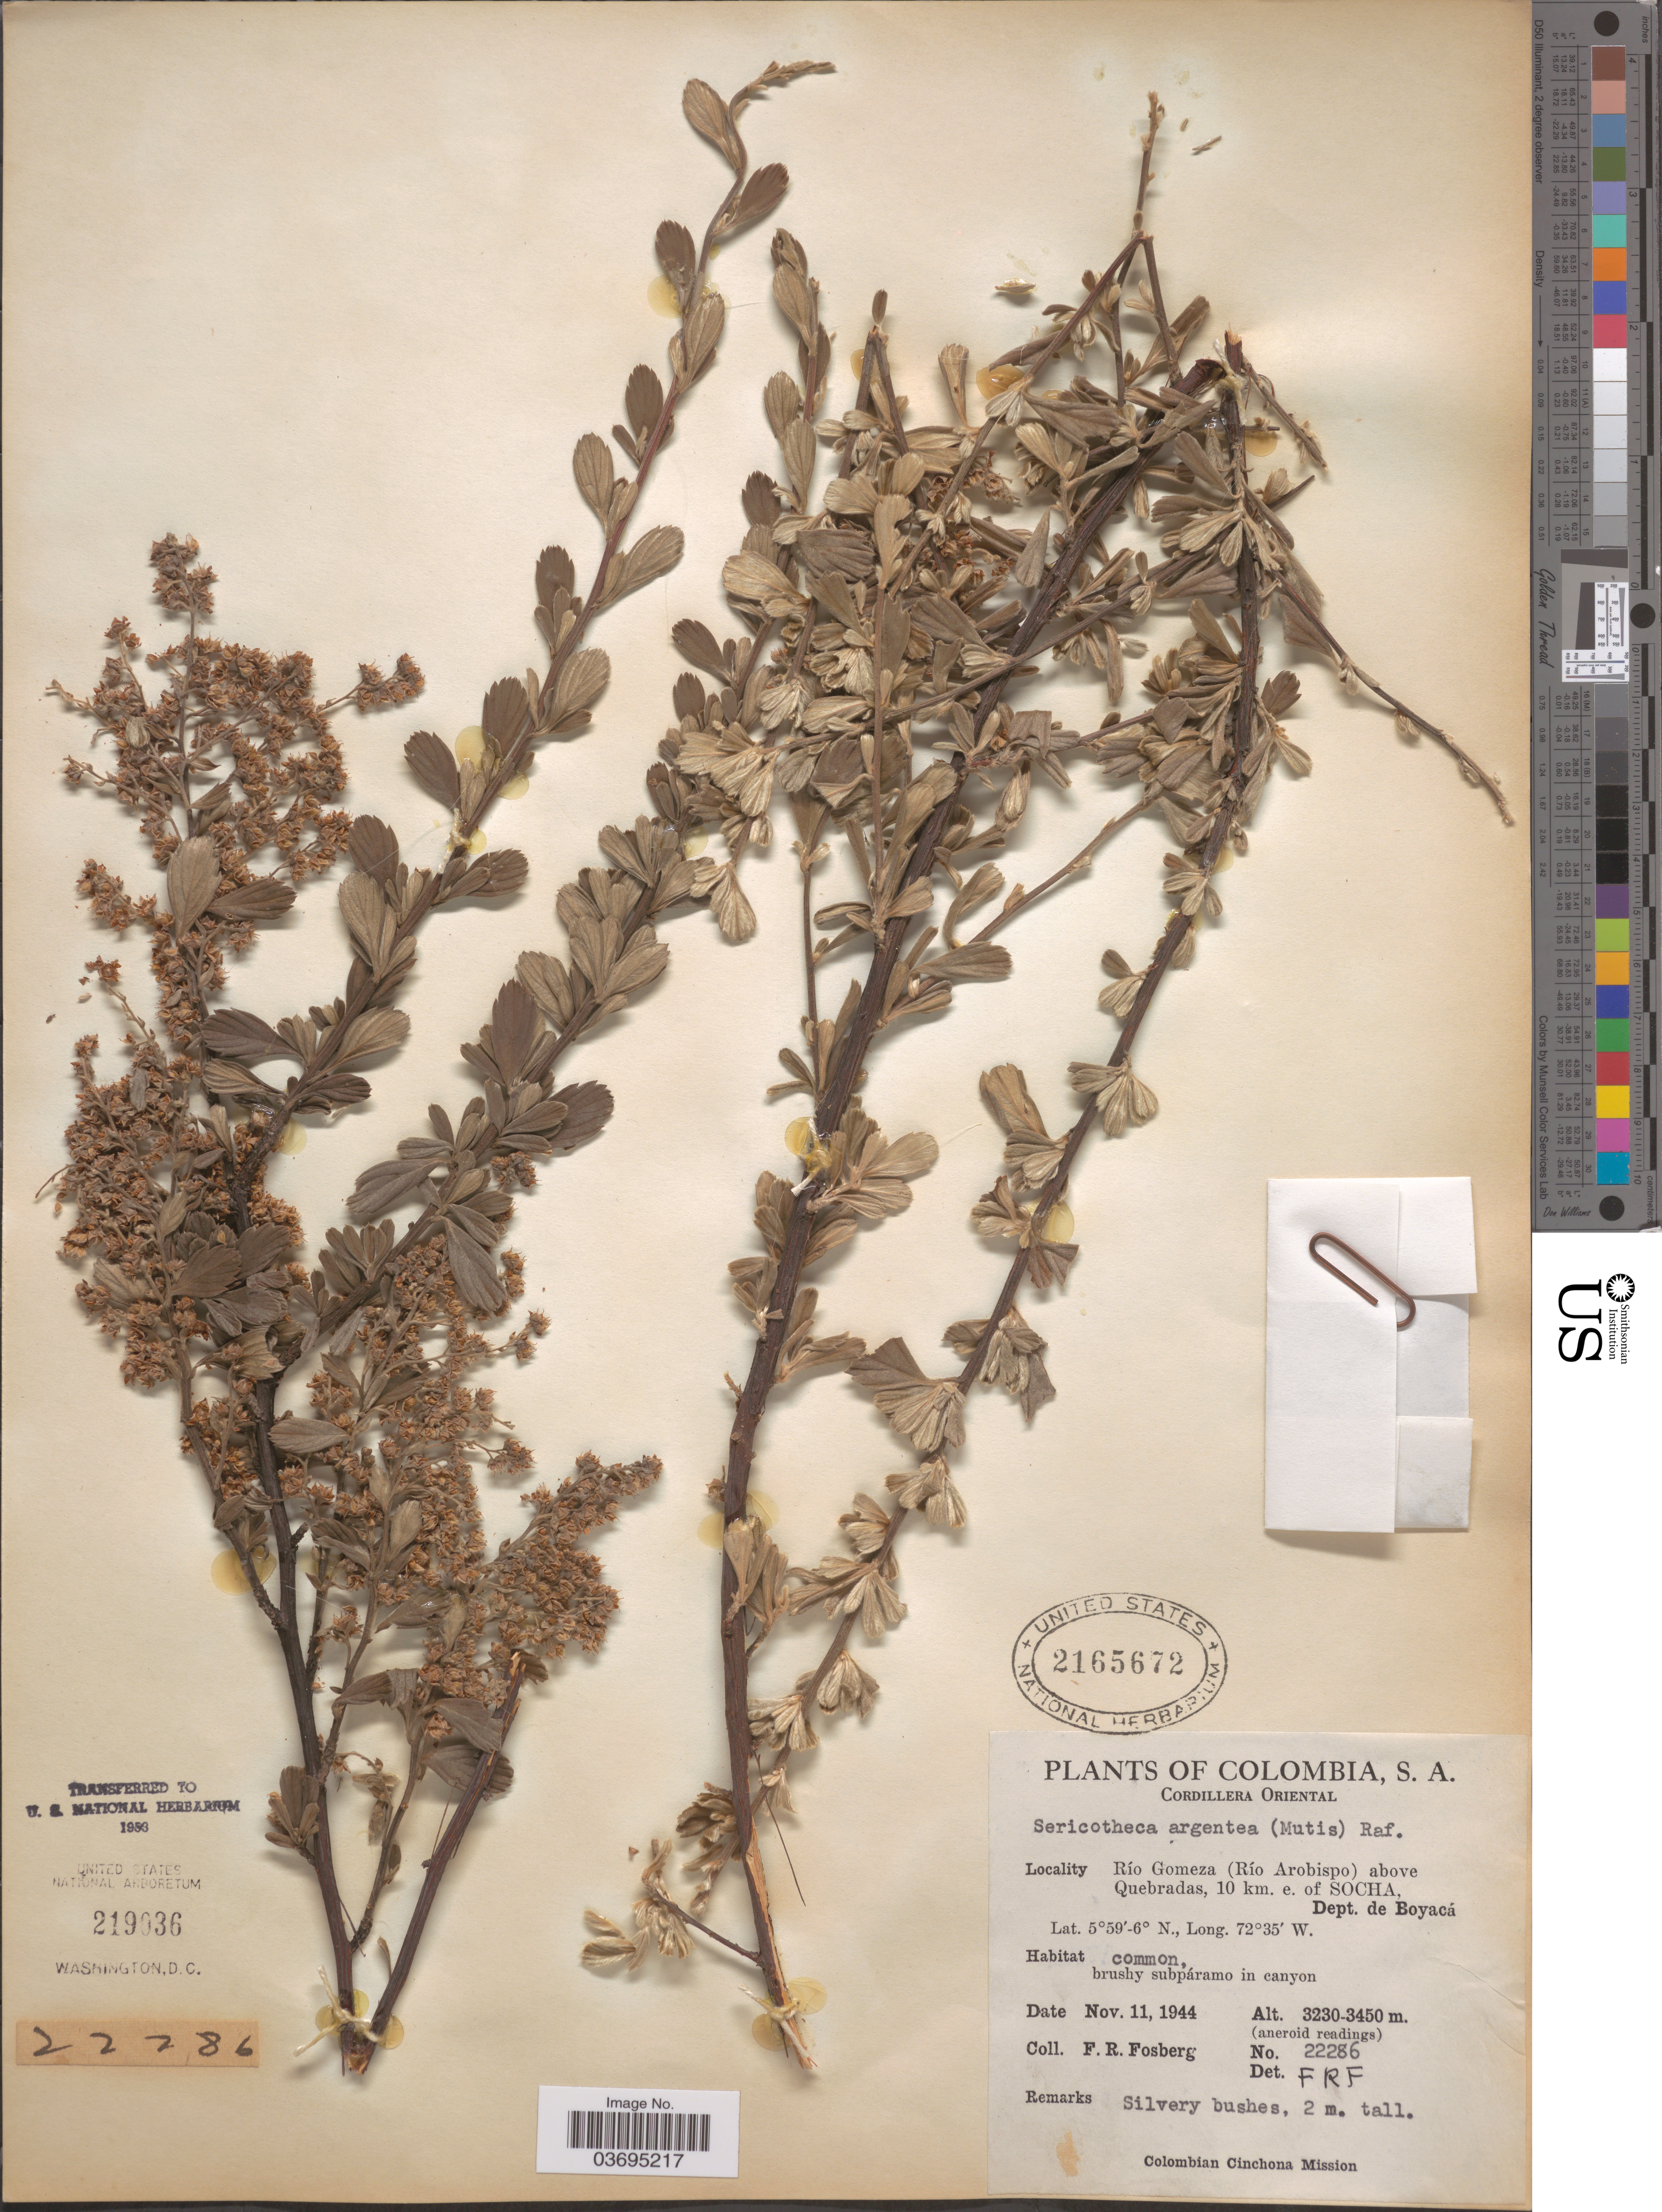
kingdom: Plantae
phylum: Tracheophyta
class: Magnoliopsida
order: Rosales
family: Rosaceae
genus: Holodiscus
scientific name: Holodiscus argenteus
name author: (L. f.) Maxim.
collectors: F. R. Fosberg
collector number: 22286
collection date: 1944-11-11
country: Colombia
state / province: Boyacá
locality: Cordillera Oriental. Río Gomeza (Río Arobispo) above Quebradas, 10 km. e. of Socha, Dept. de Boyacá.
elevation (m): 3230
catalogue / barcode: US 2165672